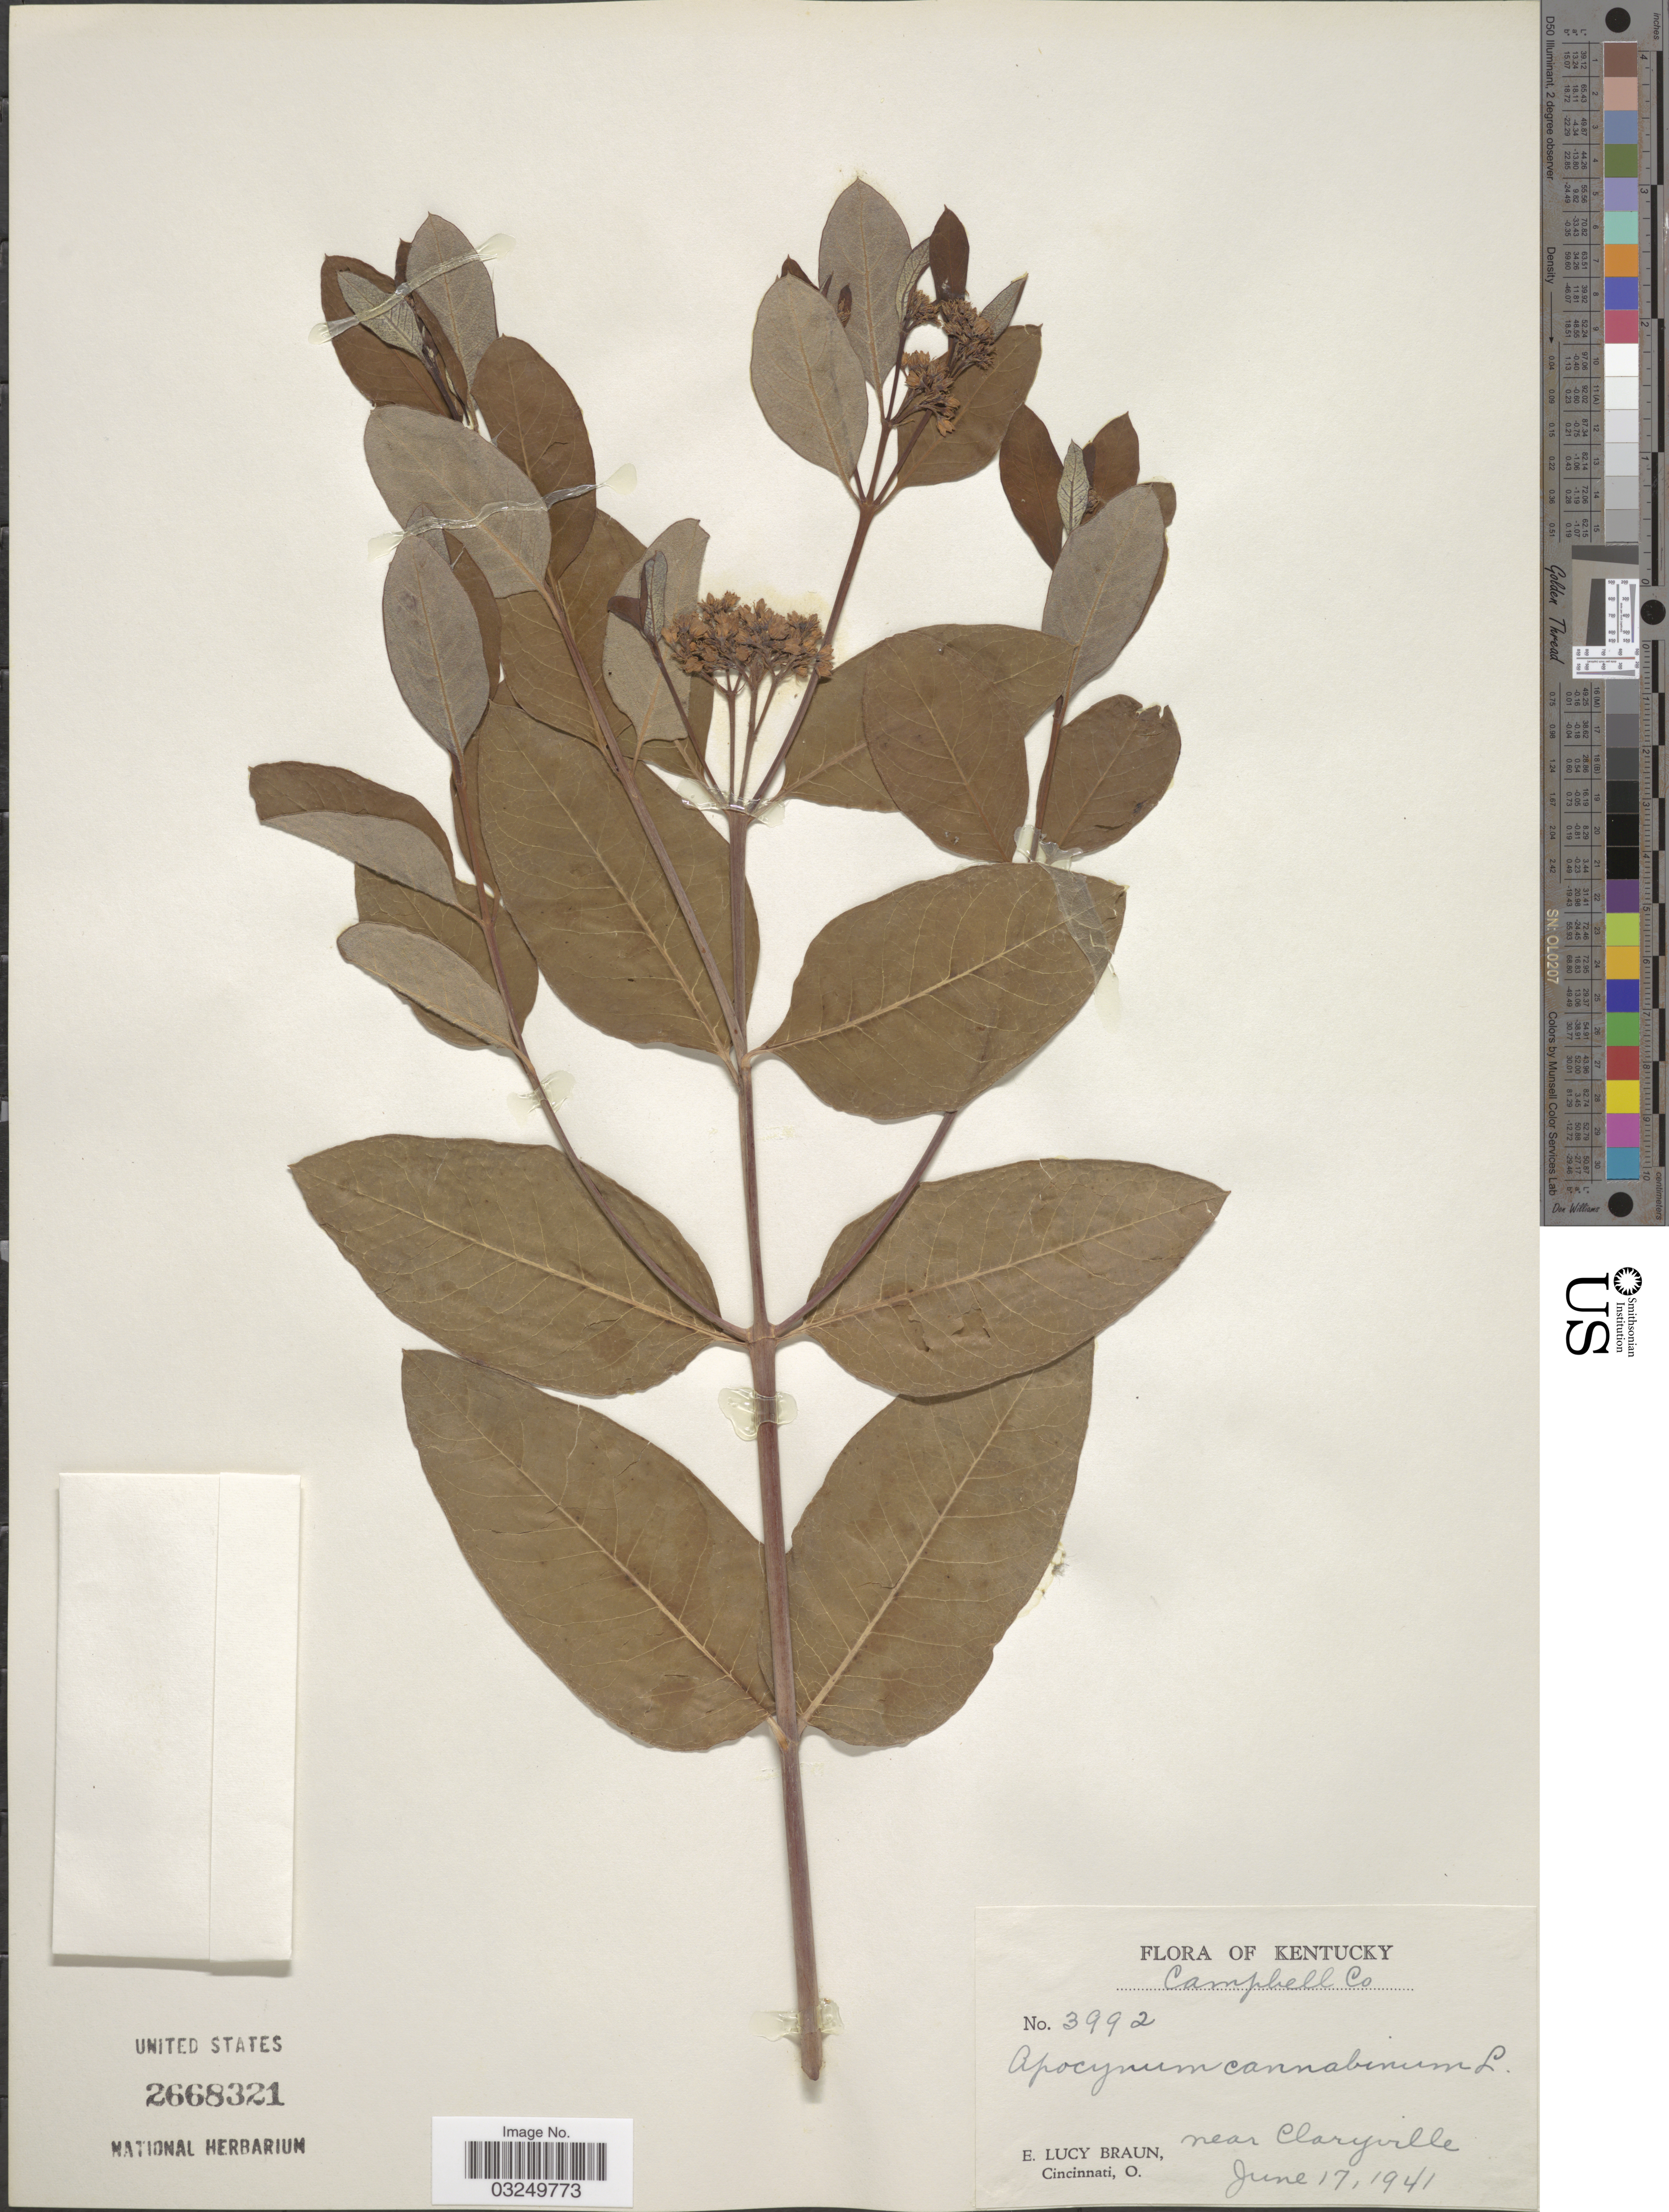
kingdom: Plantae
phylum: Tracheophyta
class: Magnoliopsida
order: Gentianales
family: Apocynaceae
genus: Apocynum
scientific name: Apocynum cannabinum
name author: L.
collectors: E. L. Braun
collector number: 3992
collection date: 1941-06-17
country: United States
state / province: Kentucky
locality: Campbell Co. Near Claryville.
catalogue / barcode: US 2668321